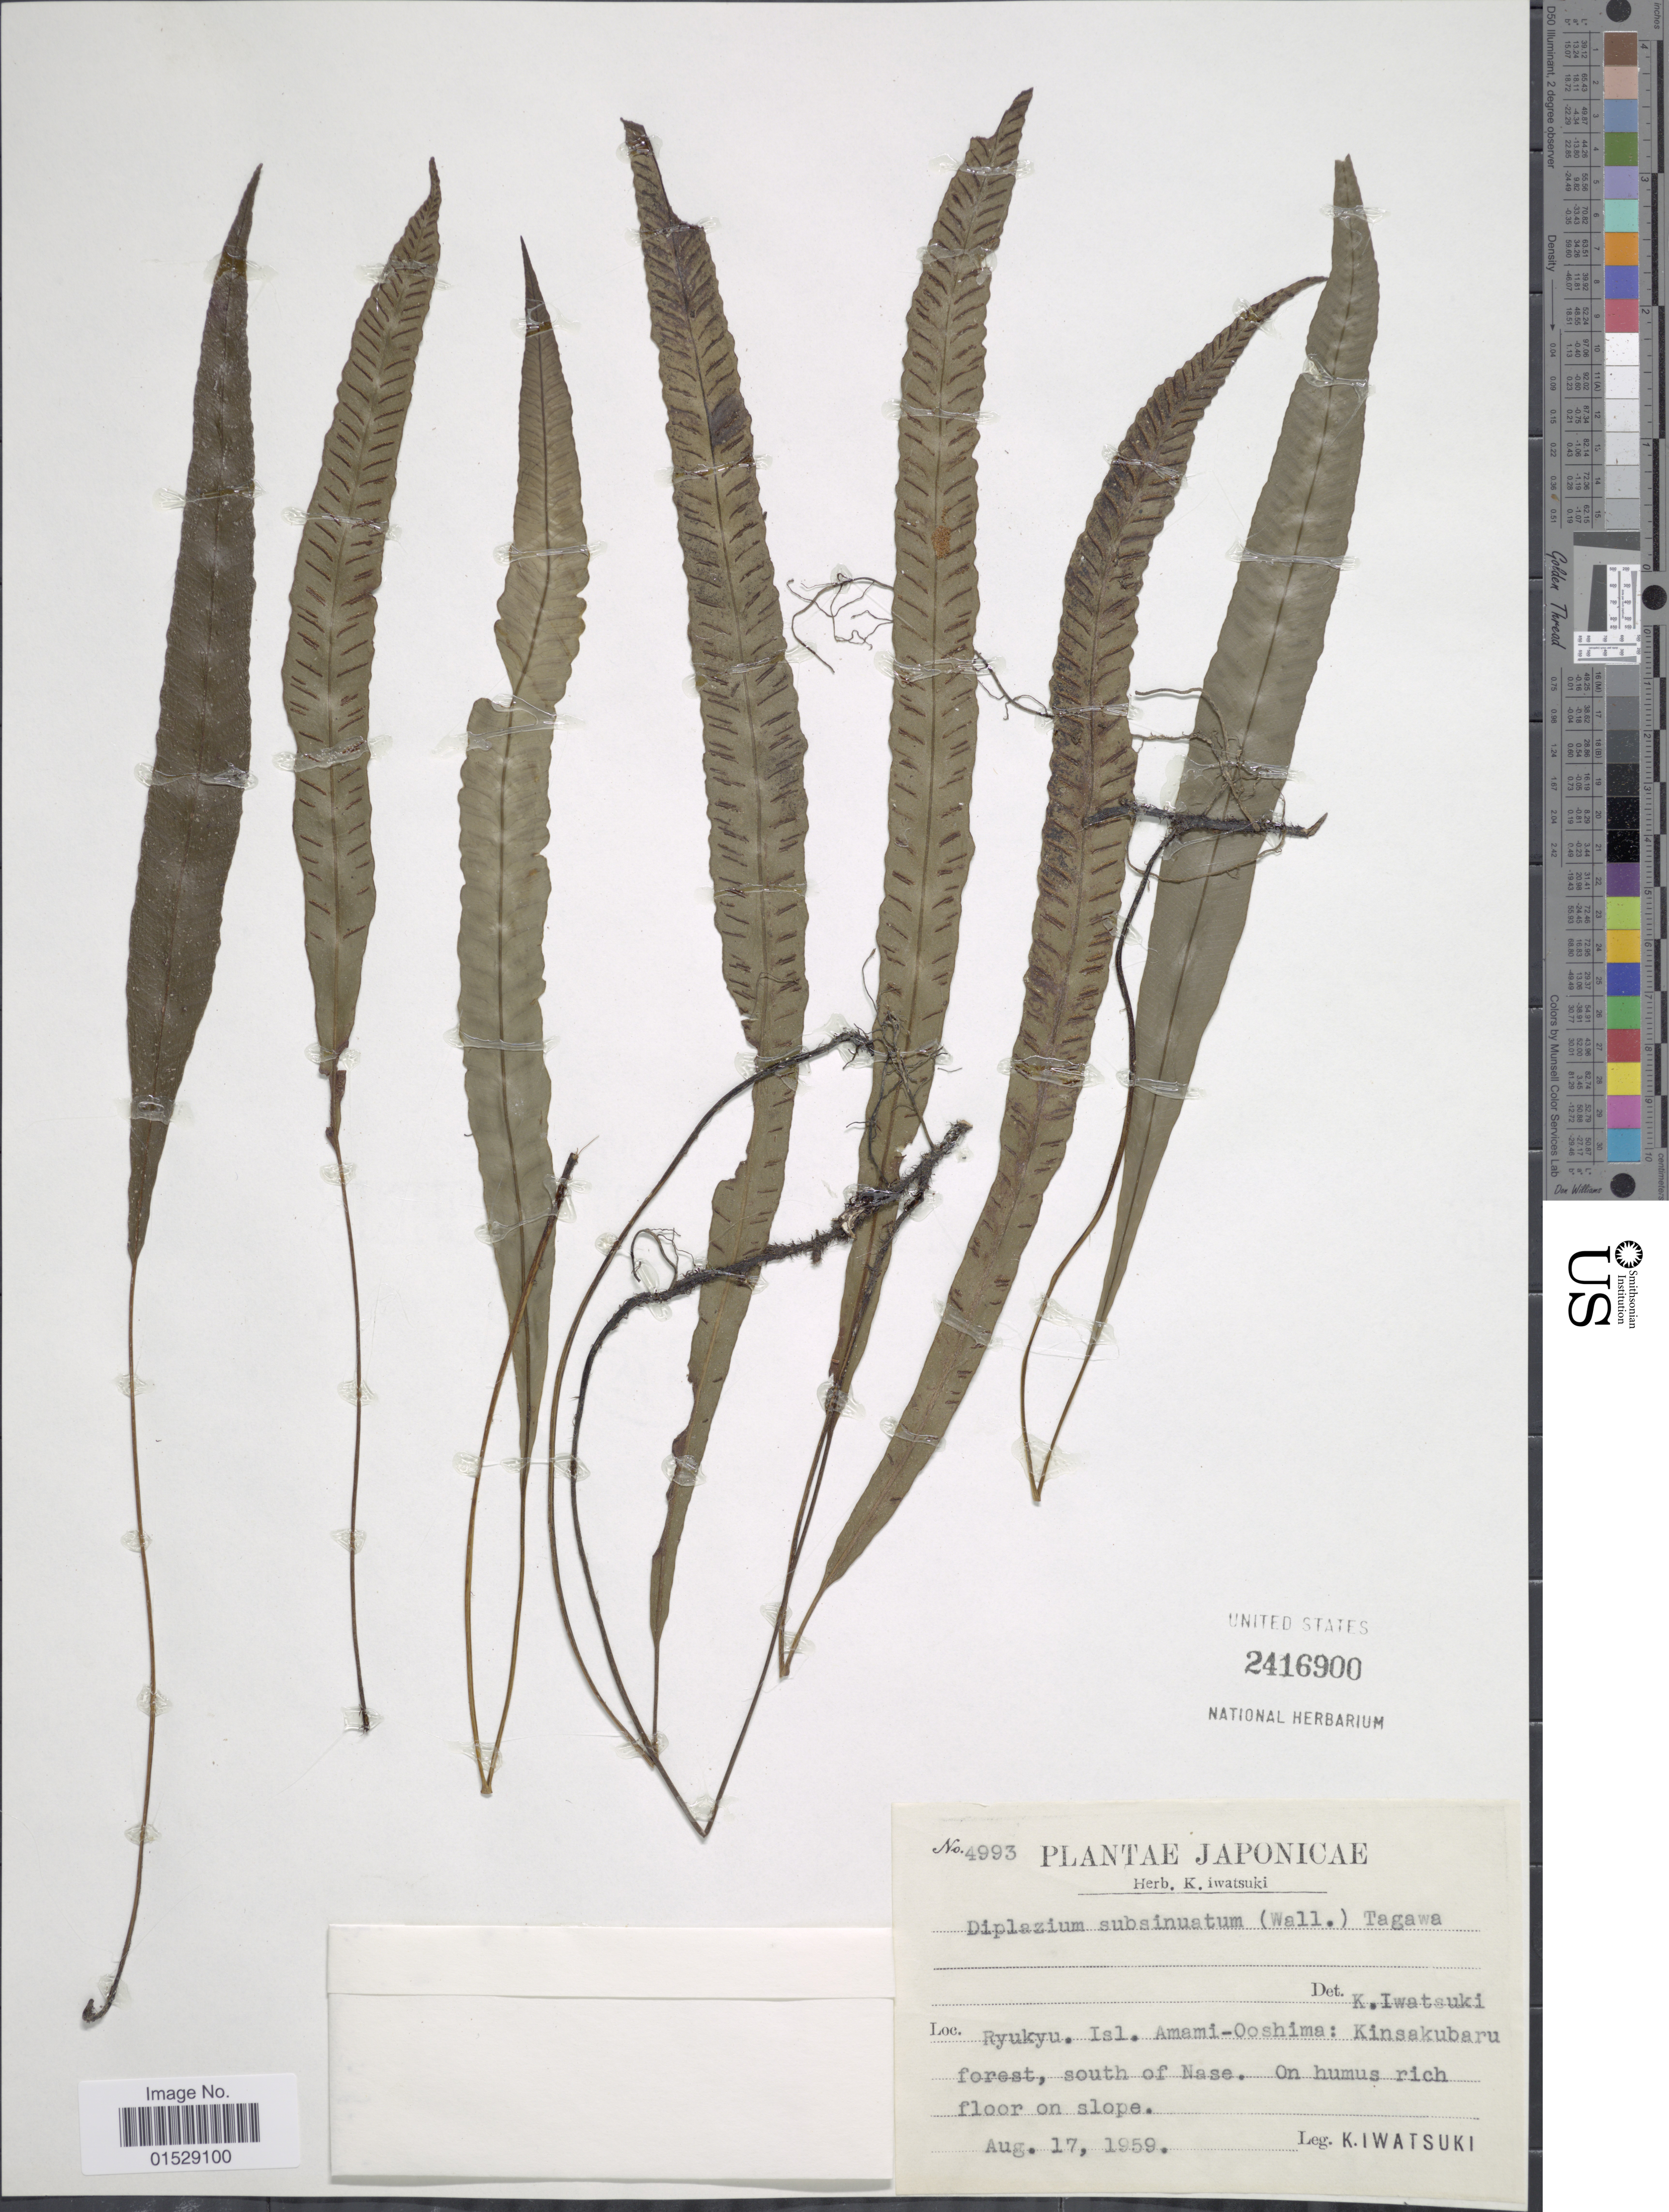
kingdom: Plantae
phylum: Tracheophyta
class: Polypodiopsida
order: Polypodiales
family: Athyriaceae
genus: Deparia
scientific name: Deparia lancea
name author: (Thunb.) Fraser-Jenk.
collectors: K. Iwatsuki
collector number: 4993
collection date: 1959-08-17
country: Japan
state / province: Okinawa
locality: Japonicae, Ryukyu. Isl. Amami-Ooshima: Kinsakabaru forest, south of Nase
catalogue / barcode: US 2416900